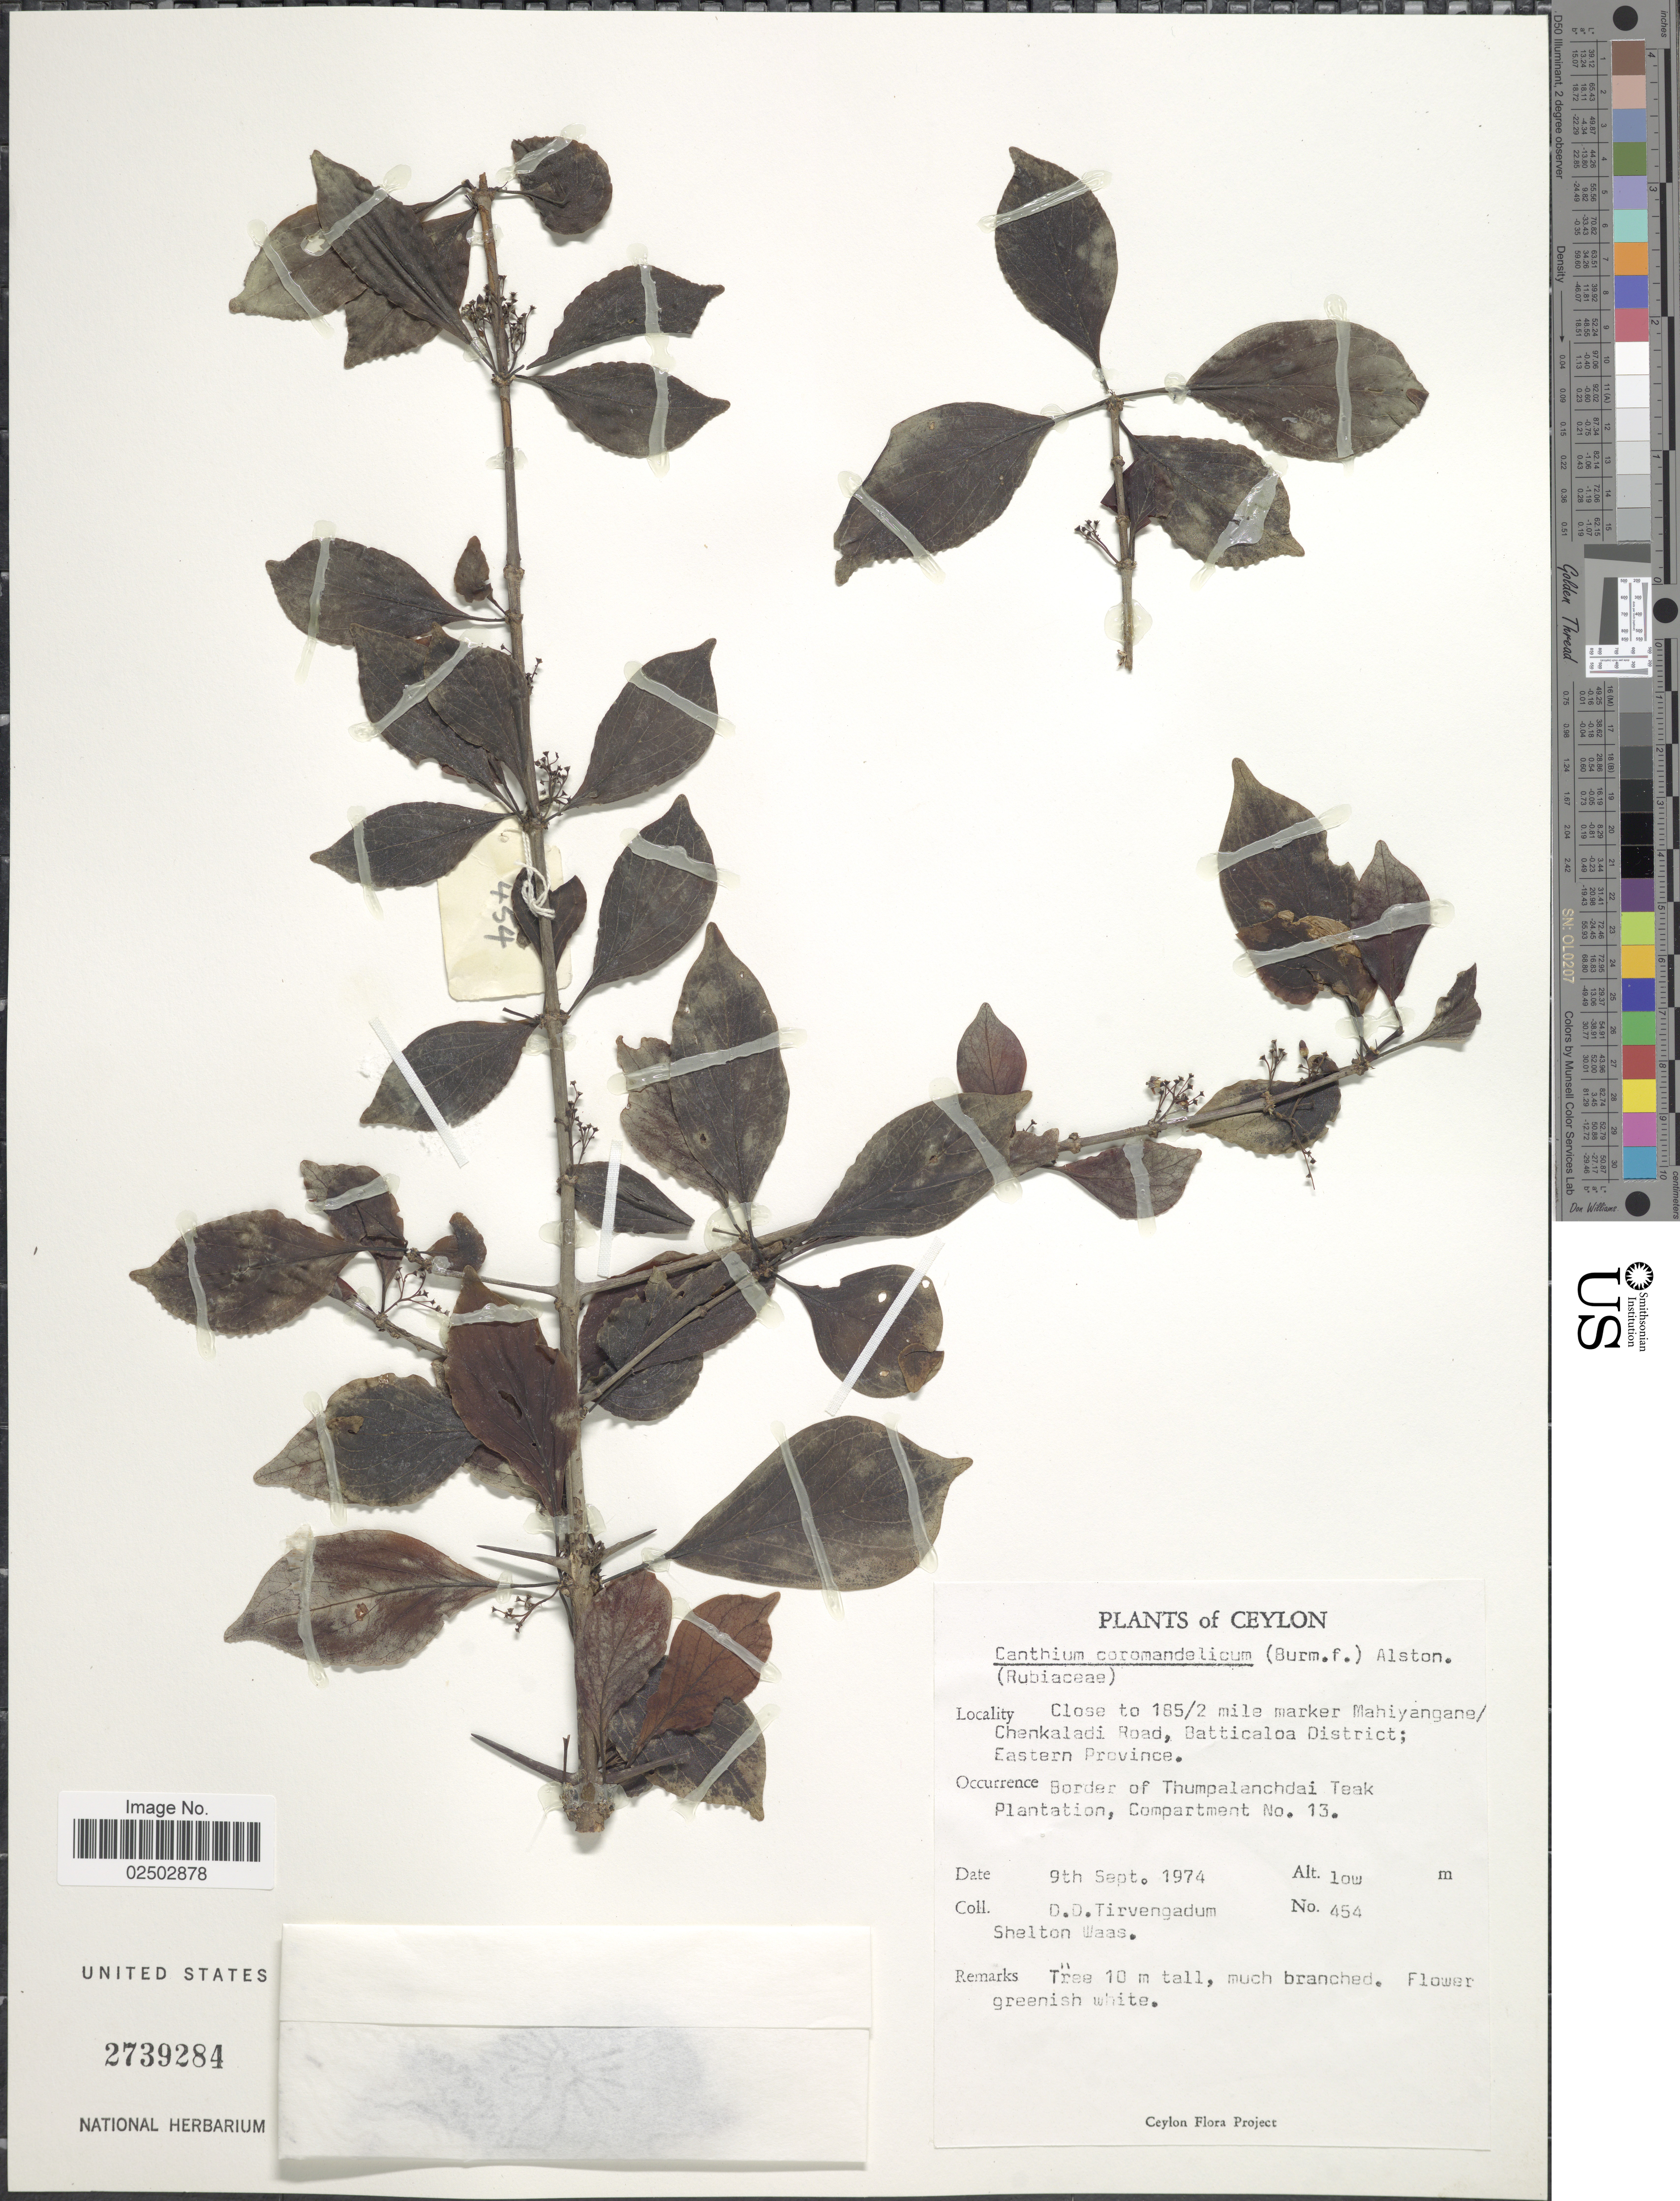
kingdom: Plantae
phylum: Tracheophyta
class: Magnoliopsida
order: Gentianales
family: Rubiaceae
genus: Canthium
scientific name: Canthium coromandelicum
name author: (Burm. f.) Alston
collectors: D. Tirvengadum & S. Waas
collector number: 454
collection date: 1974-09-09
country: Sri Lanka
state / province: Eastern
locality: Ceylon, Close to 185/2 mile marker Mahiyangane/Chenkaladi Road, Batticaloa District, Eastern Province, Border of Thumpalanchdai Teak Plantation, Compartment No. 13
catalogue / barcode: US 2739284